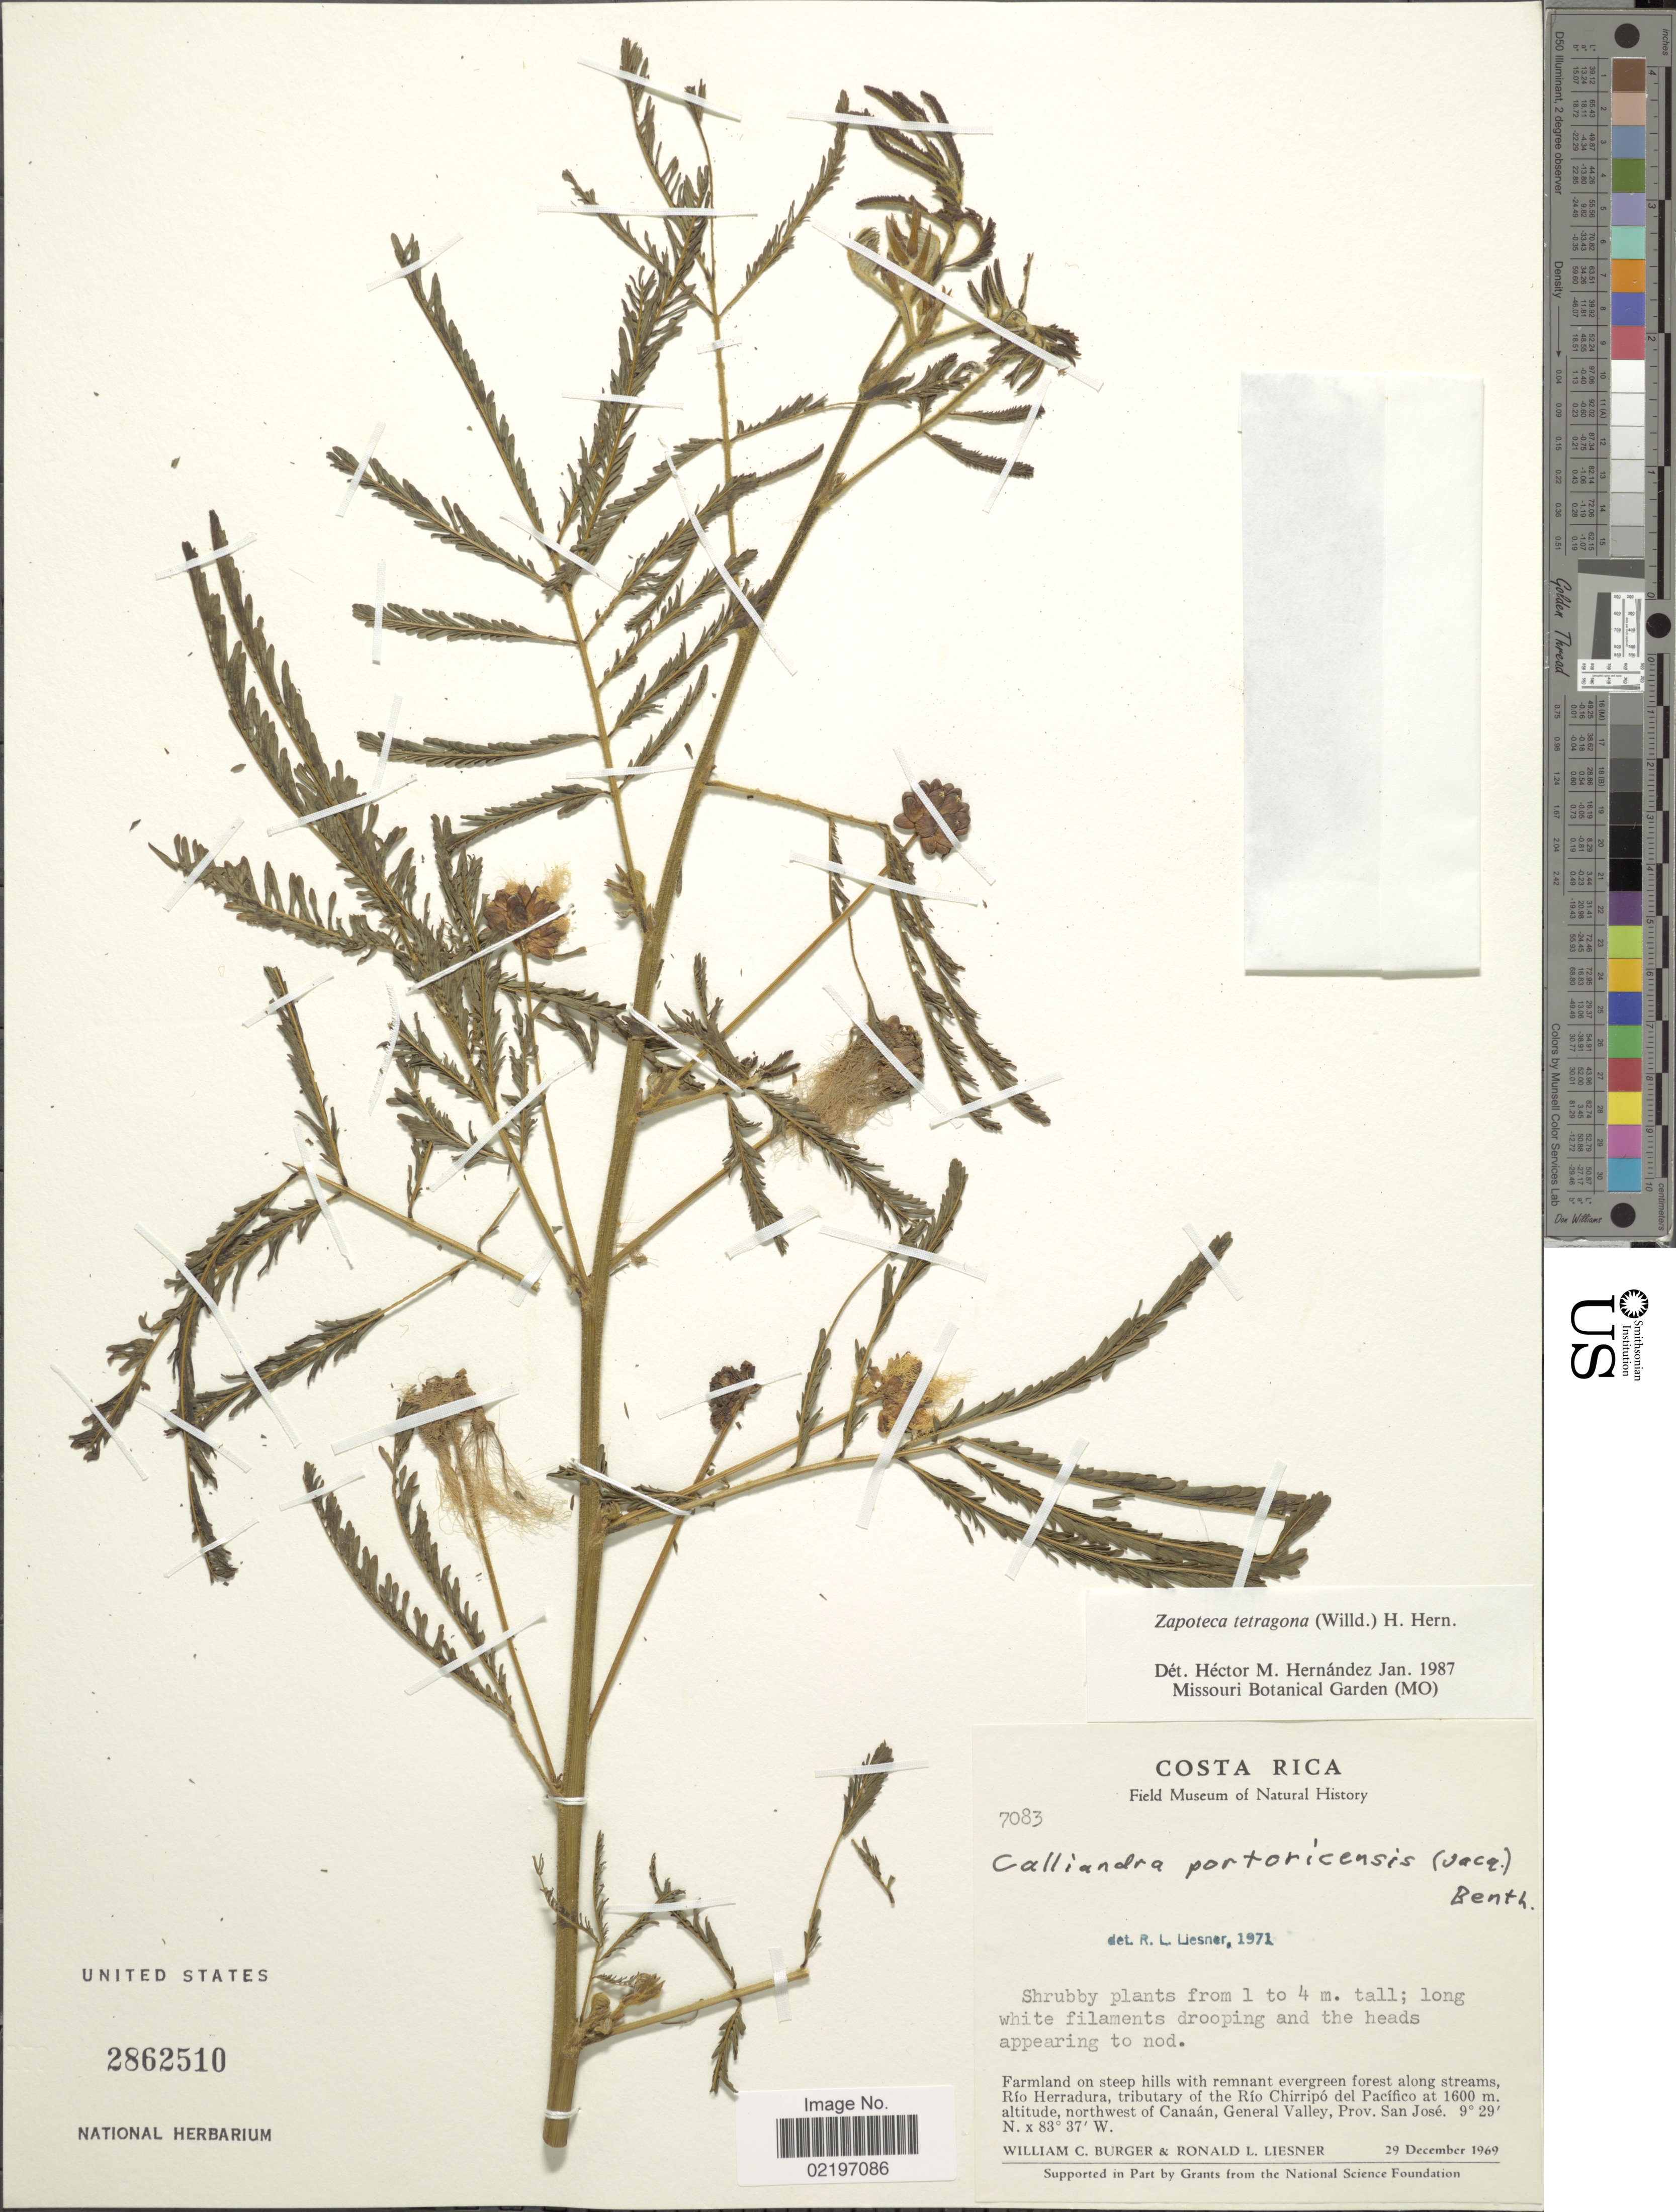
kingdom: Plantae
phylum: Tracheophyta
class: Magnoliopsida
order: Fabales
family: Fabaceae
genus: Zapoteca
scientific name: Zapoteca tetragona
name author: (Willd.) H.M. Hern.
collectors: W. Burger & R. L. Liesner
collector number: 7083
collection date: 1969-12-29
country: Costa Rica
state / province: San José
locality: Rio Herradura, tributary of the Rio Chirripo del Pacifico, northwest of Canaan, General Valley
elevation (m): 1600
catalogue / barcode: US 2862510